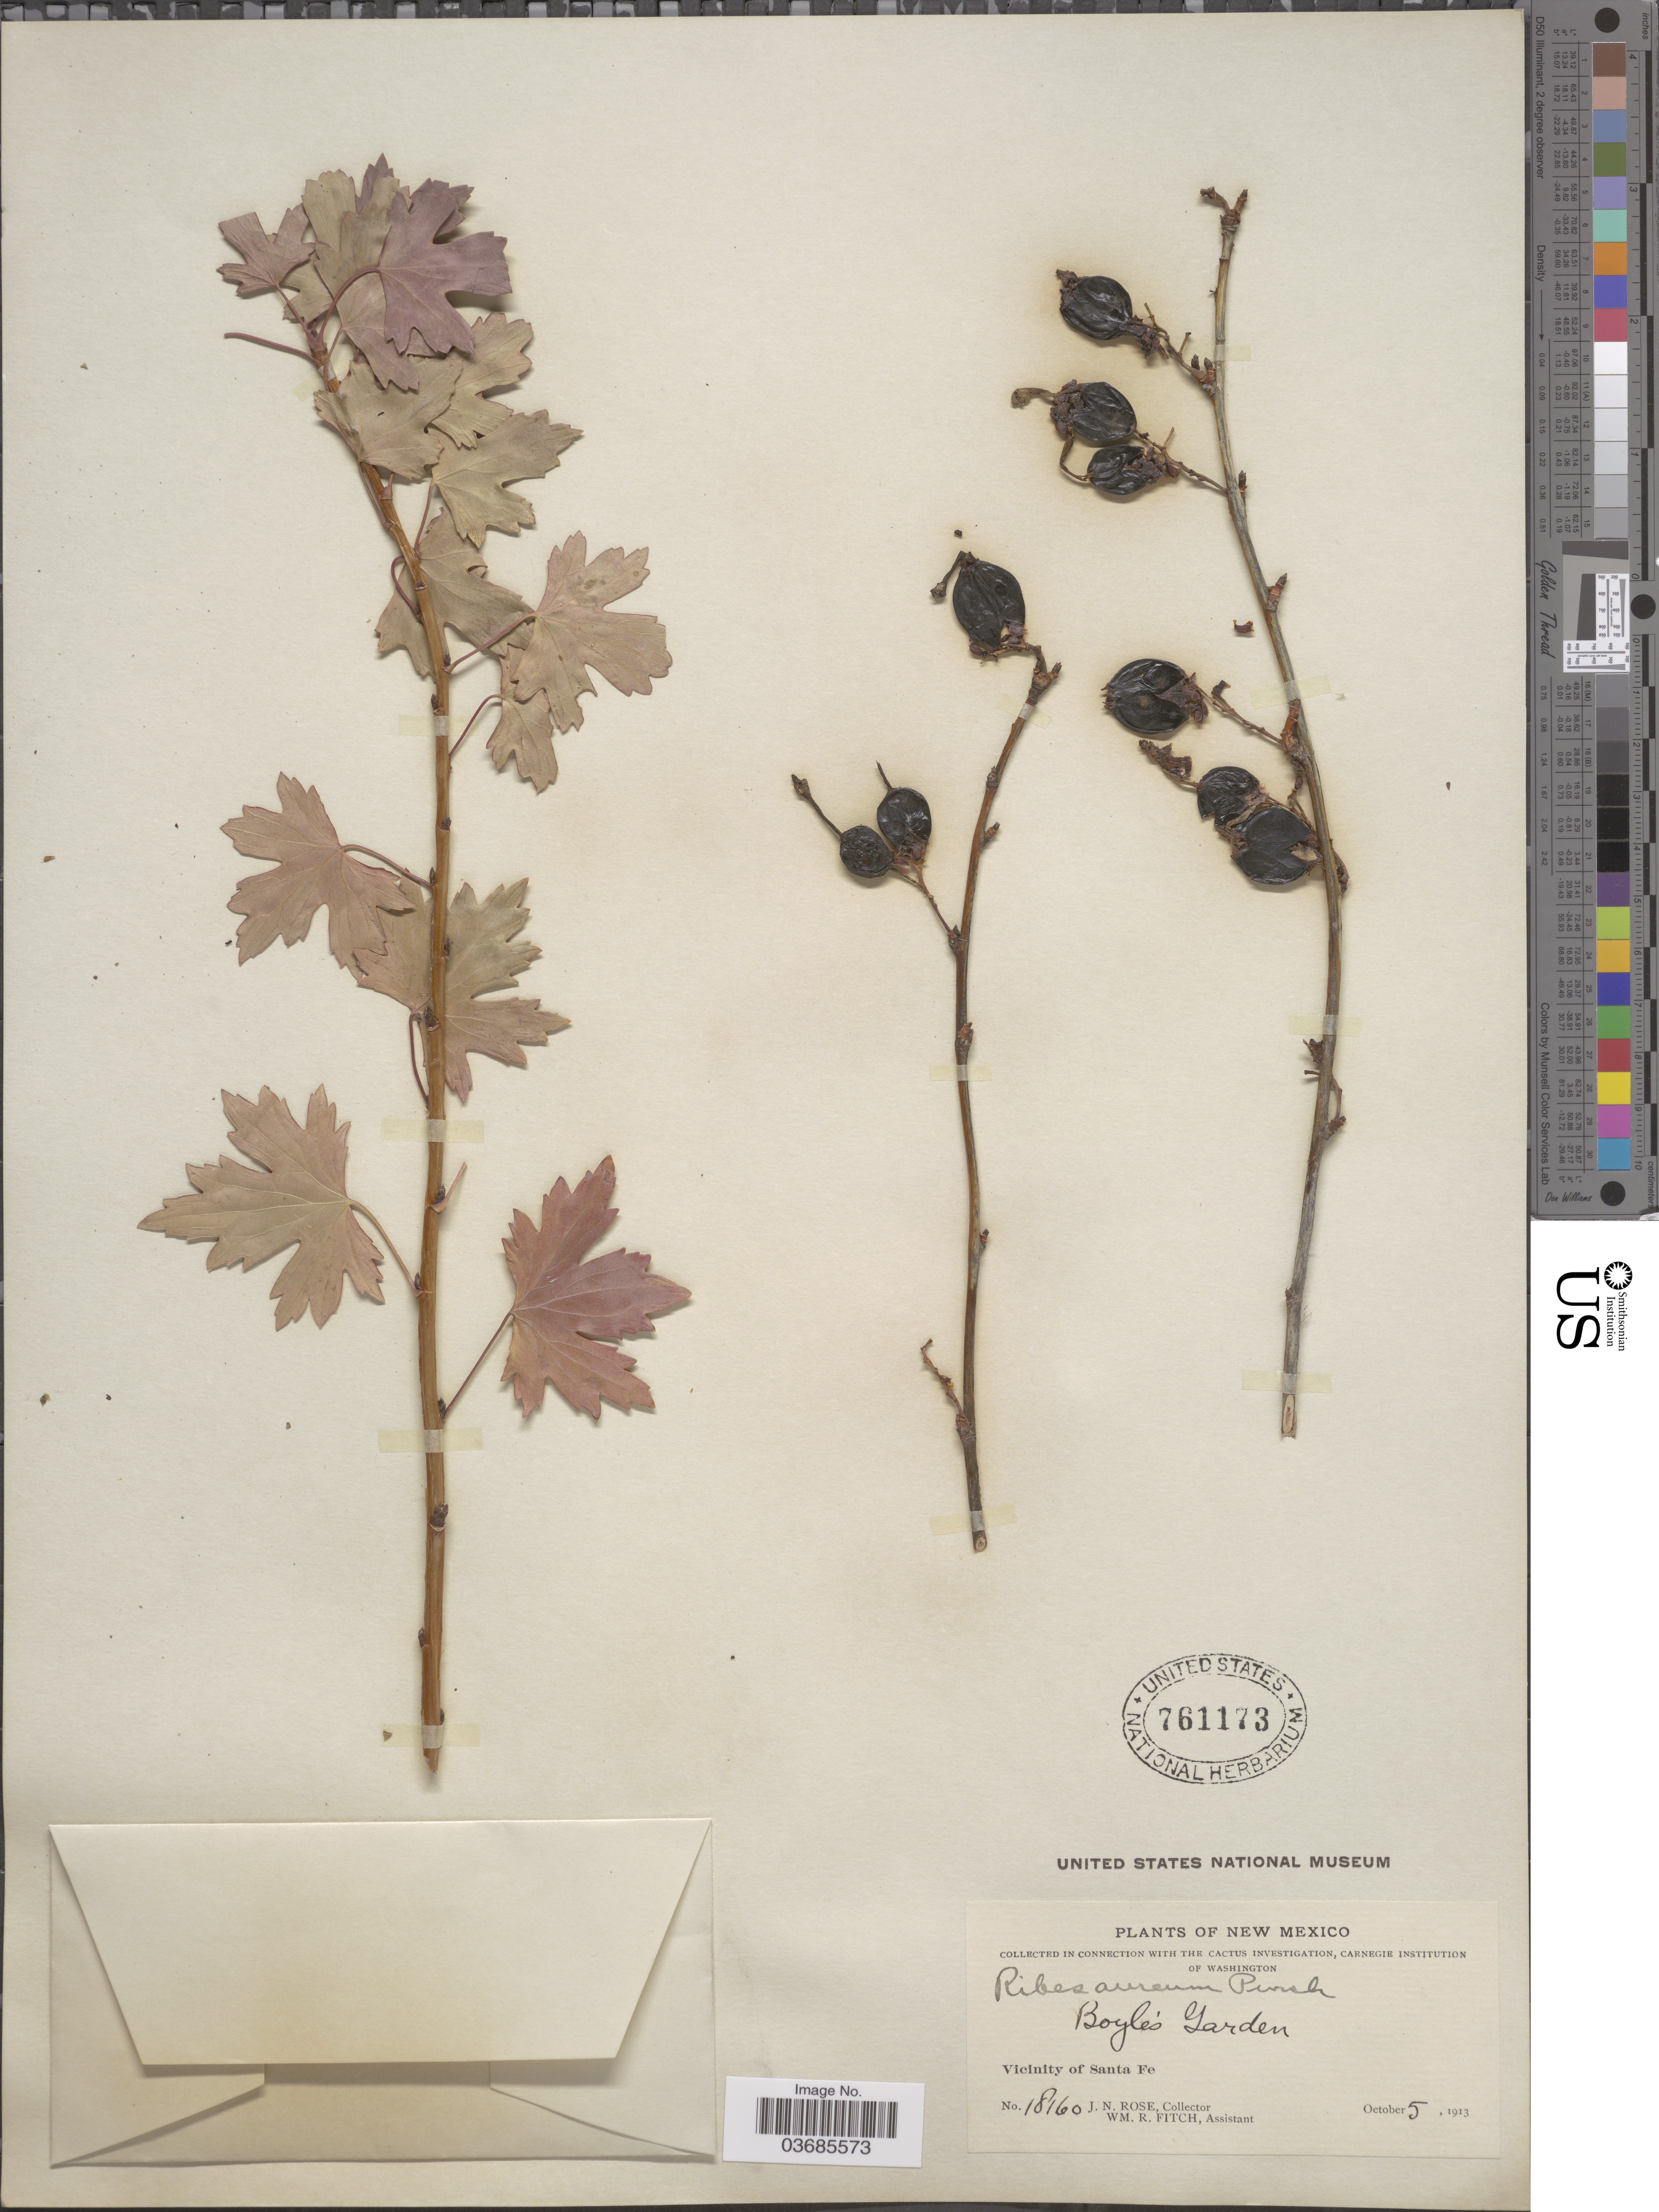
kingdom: Plantae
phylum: Tracheophyta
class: Magnoliopsida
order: Saxifragales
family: Grossulariaceae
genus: Ribes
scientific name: Ribes aureum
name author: Pursh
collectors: J. N. Rose & W. R. Fitch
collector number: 18160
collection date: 1913-10-05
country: United States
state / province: New Mexico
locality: Boyle's Garden. Vicinity of Santa Fe.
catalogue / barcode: US 761173